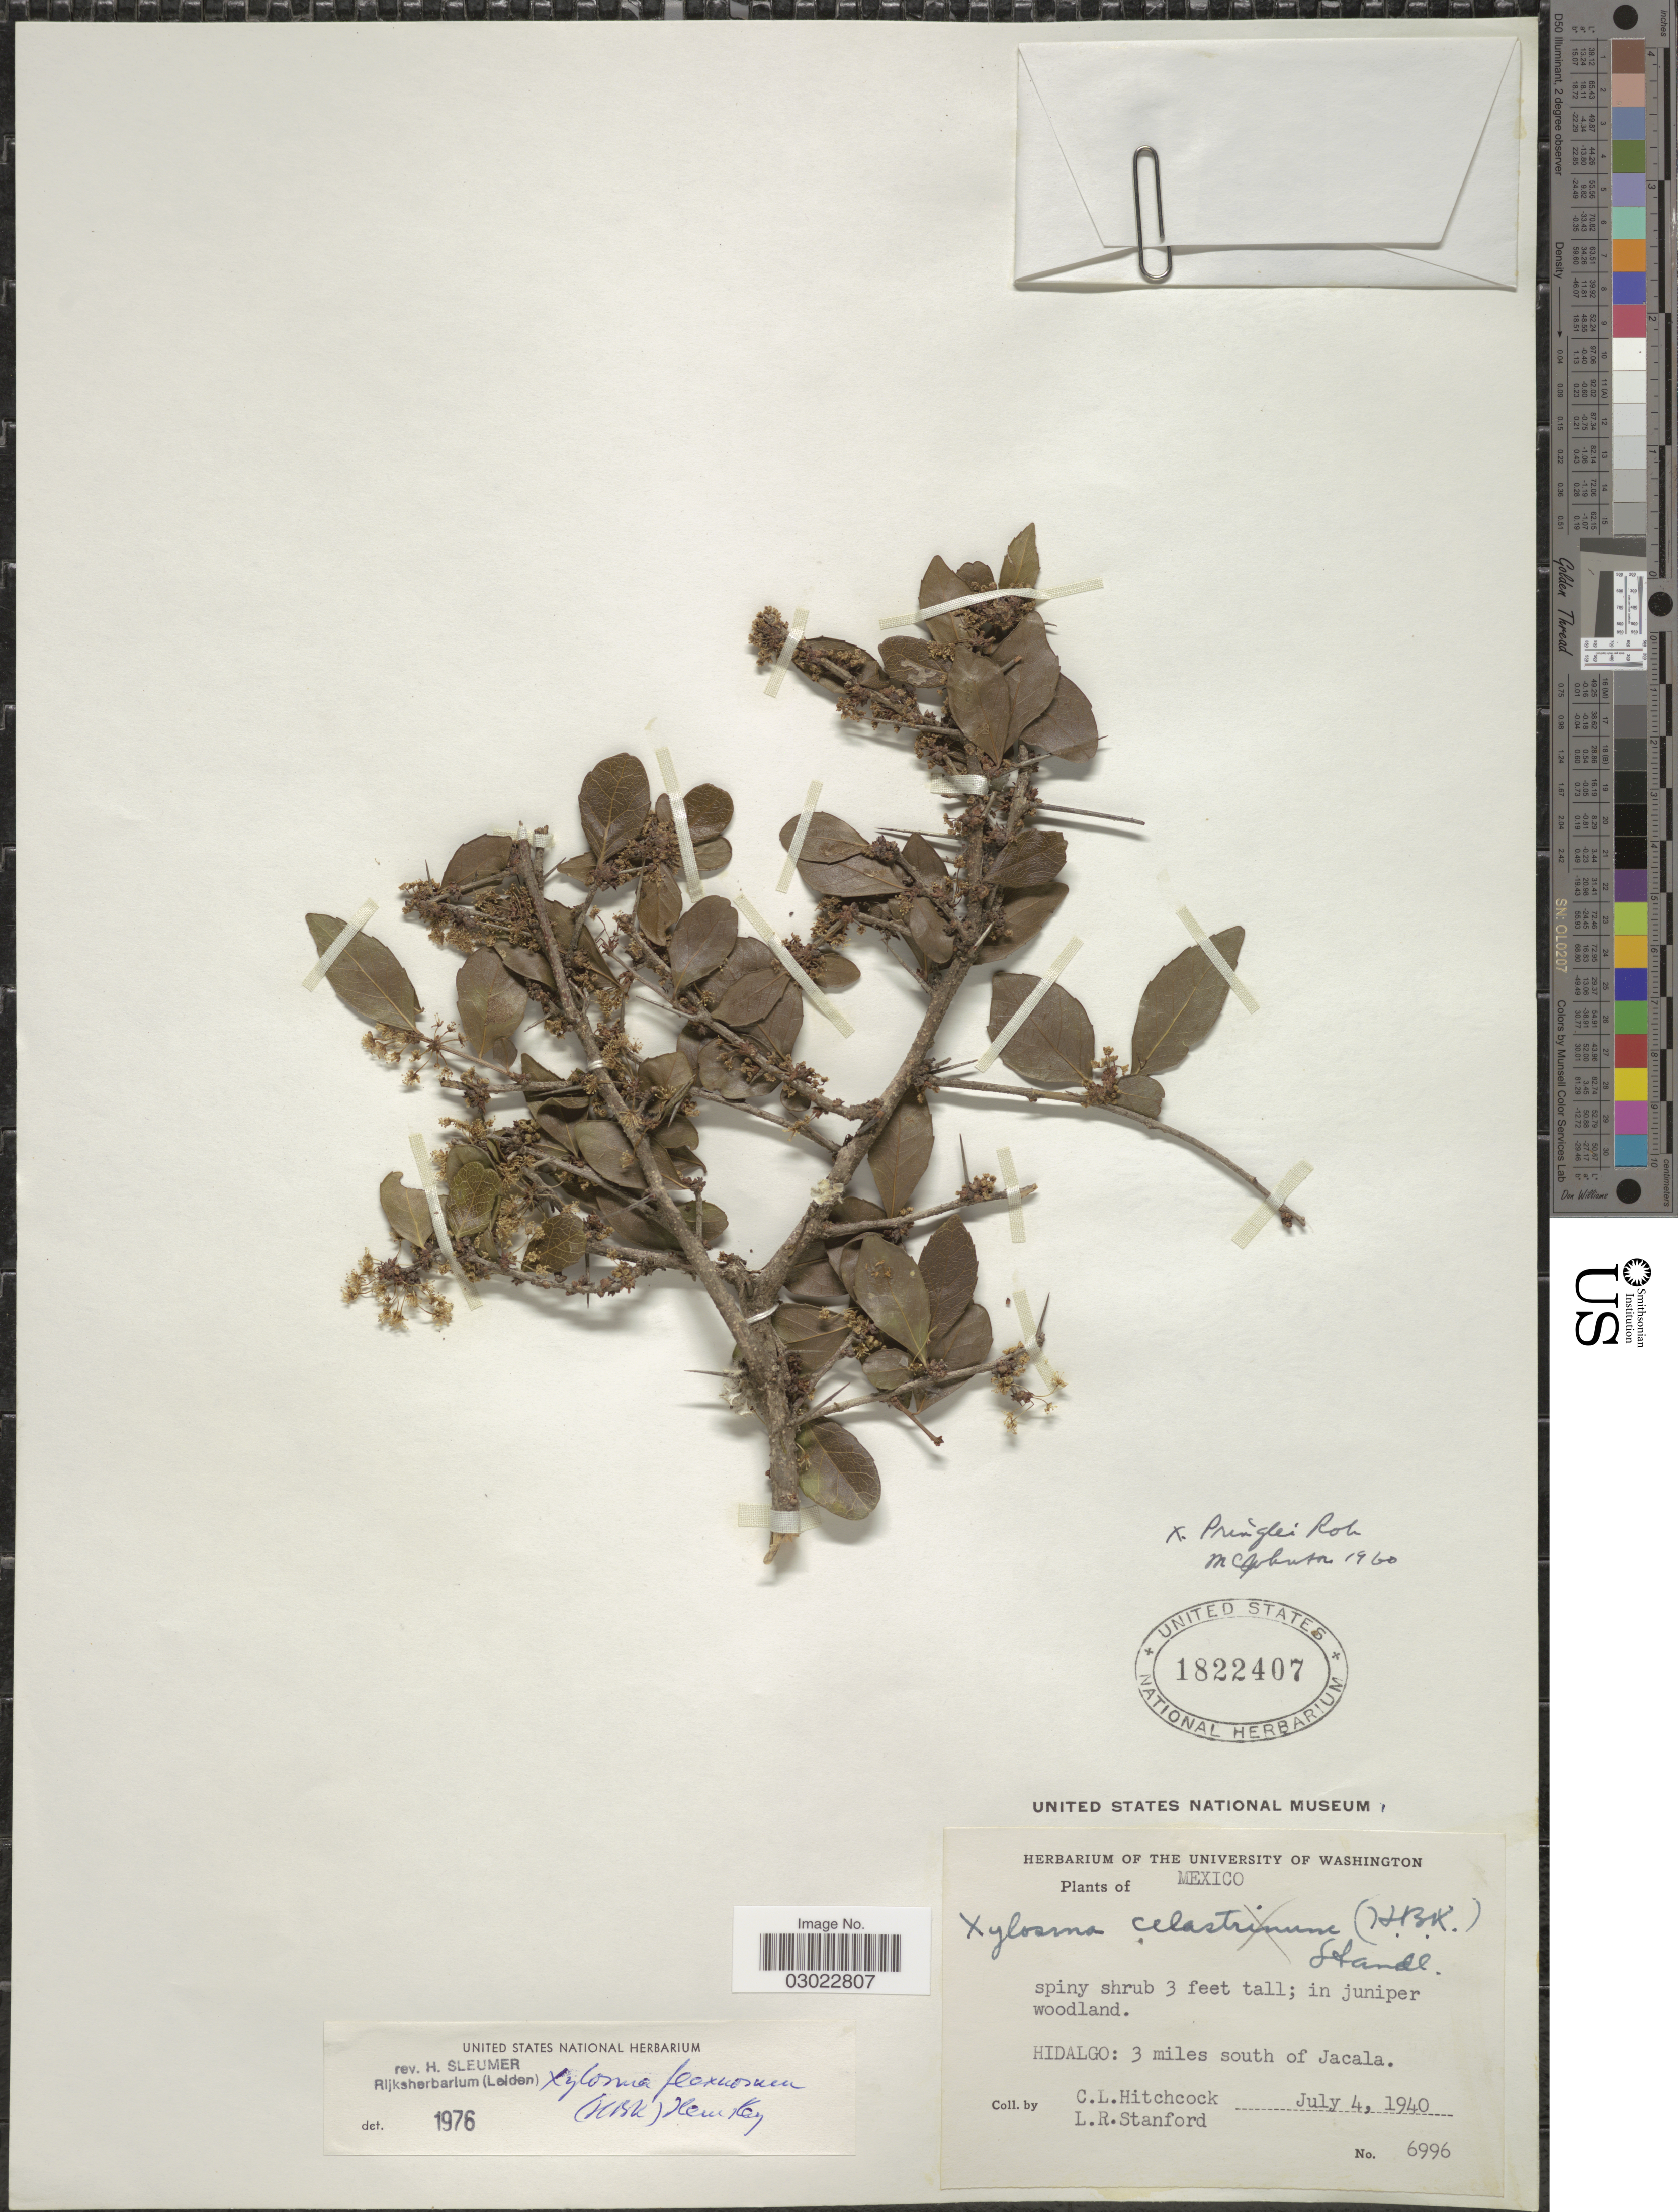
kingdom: Plantae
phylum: Tracheophyta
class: Magnoliopsida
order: Malpighiales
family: Salicaceae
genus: Xylosma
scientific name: Xylosma flexuosa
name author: (Kunth) Hemsl.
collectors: C. L. Hitchcock & L. R. Stanford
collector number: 6996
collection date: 1940-07-04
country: Mexico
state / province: Hidalgo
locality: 3 miles south of Jacala.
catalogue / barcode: US 1822407